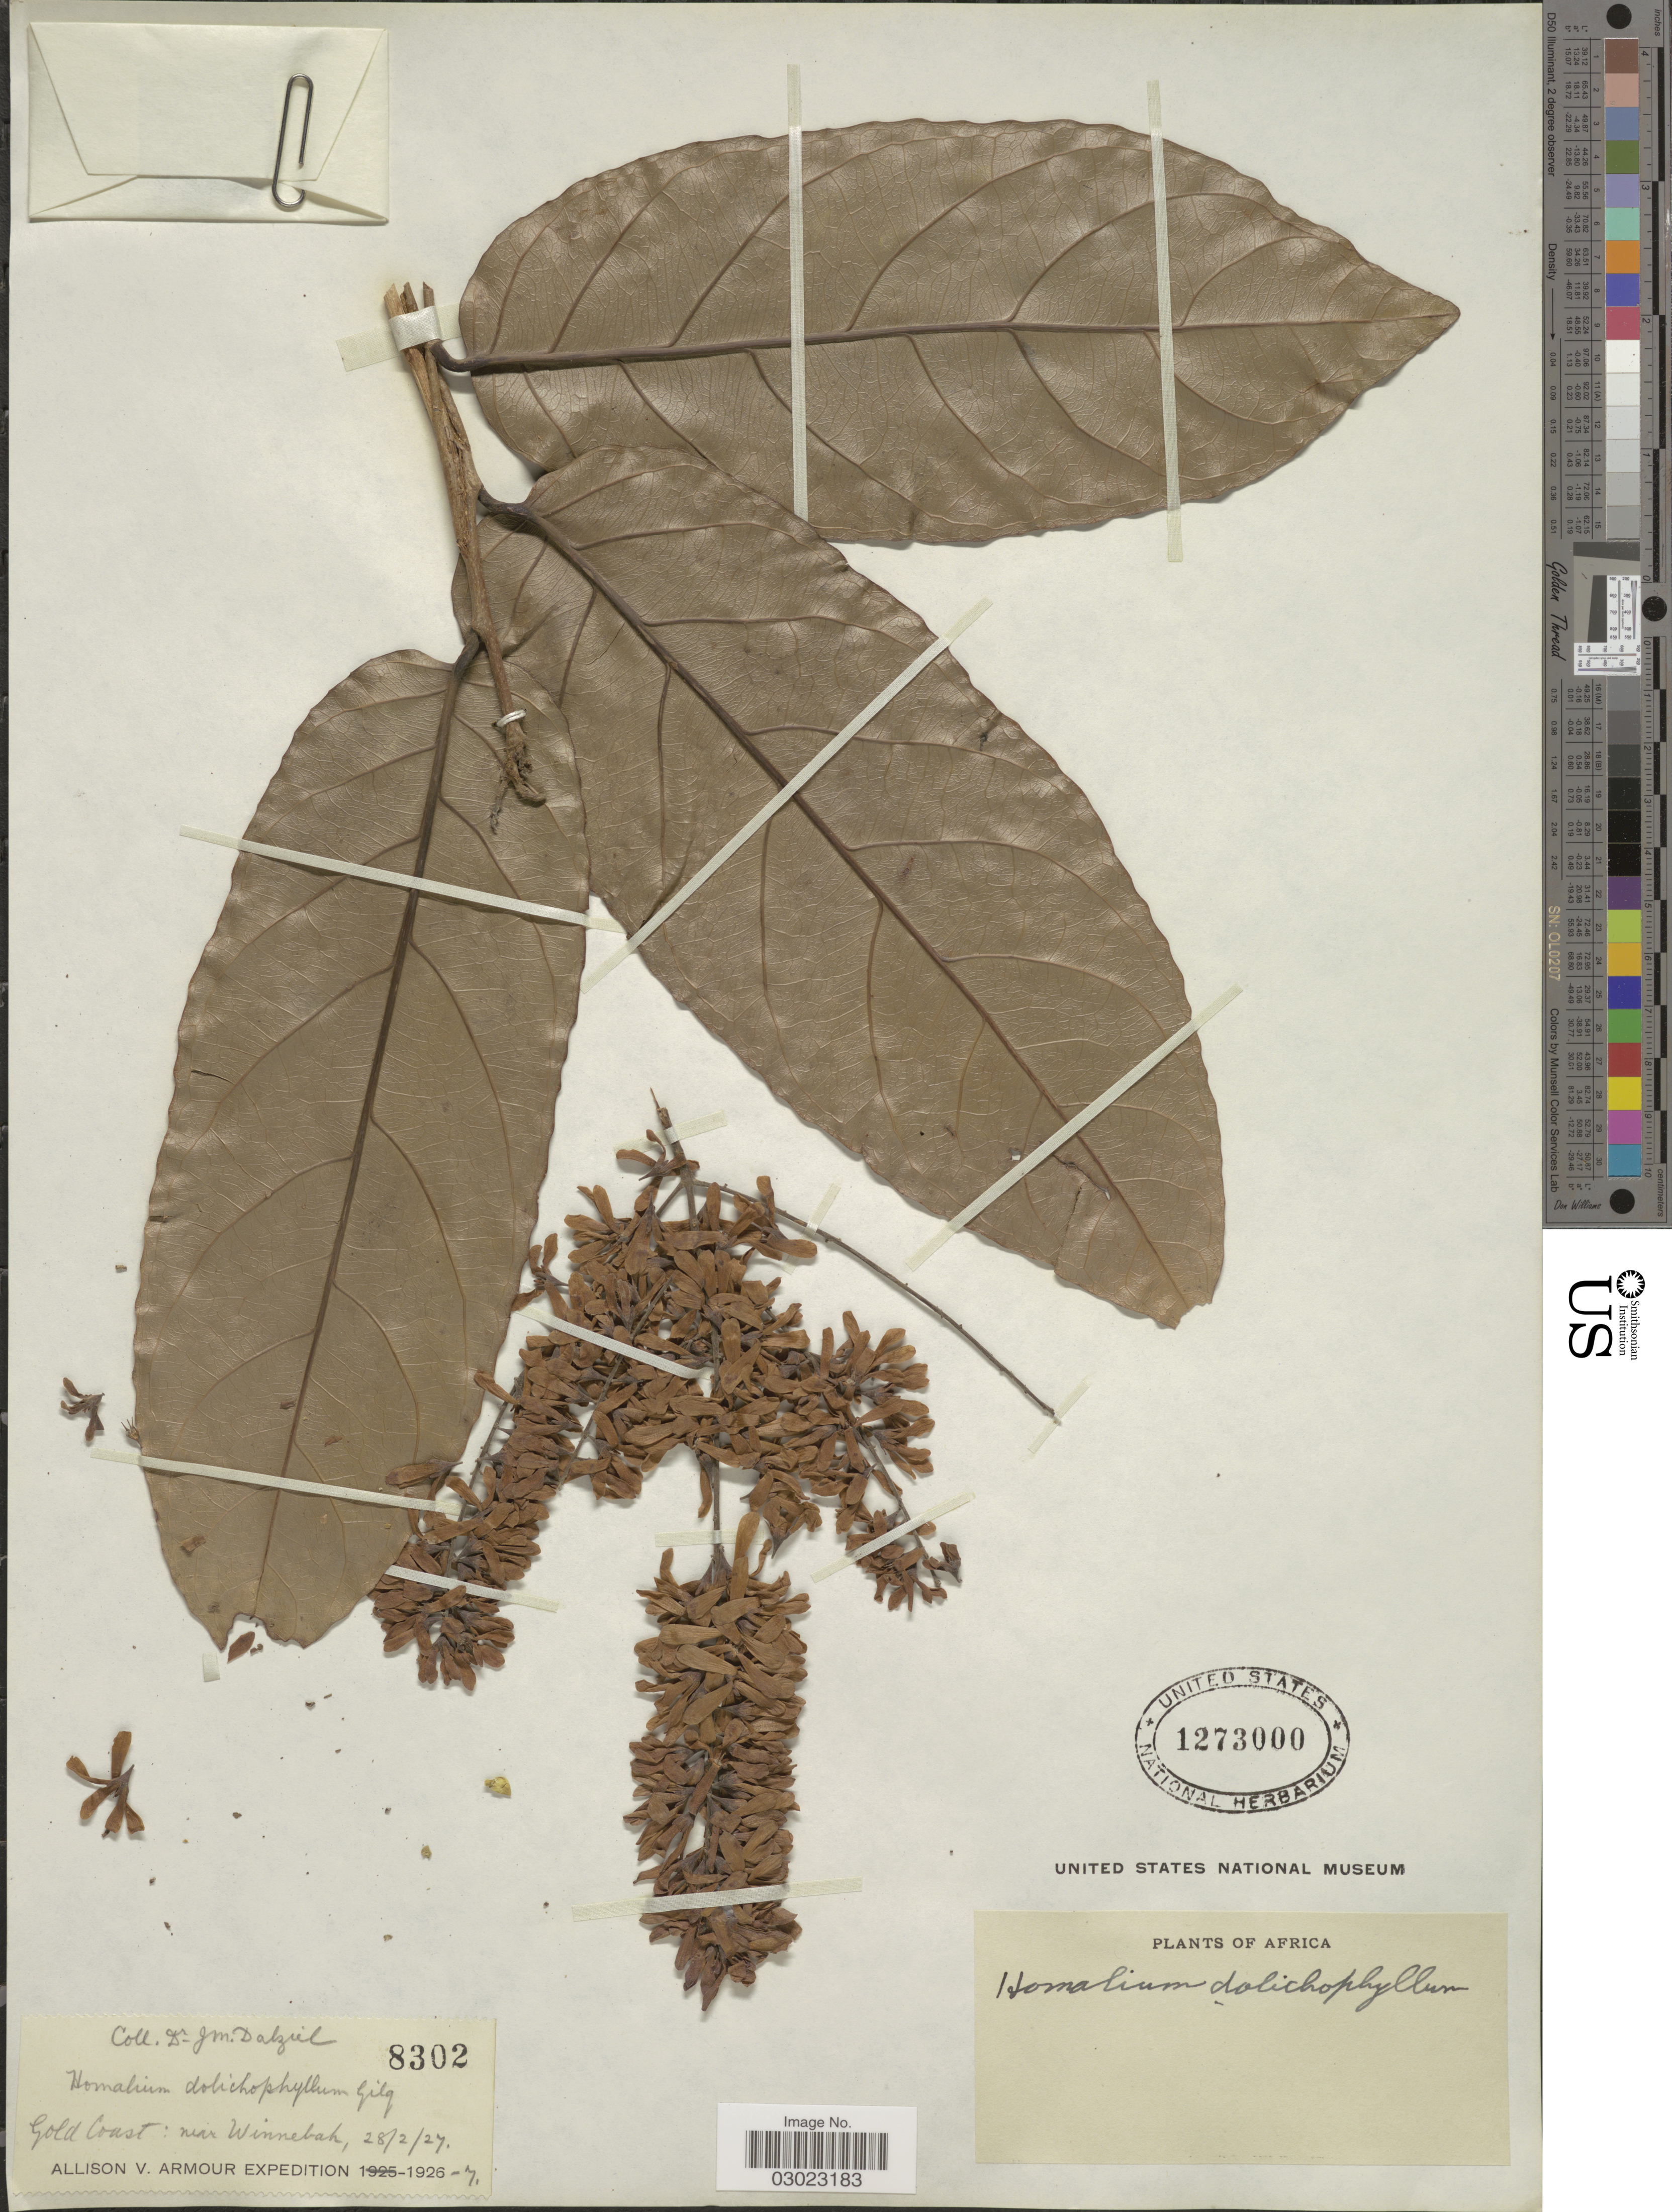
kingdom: Plantae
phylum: Tracheophyta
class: Magnoliopsida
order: Malpighiales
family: Salicaceae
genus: Homalium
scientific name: Homalium dolichophyllum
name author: Gilg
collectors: J. Dalziel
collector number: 8302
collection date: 1927-02-28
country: Ghana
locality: Gold Coast: near Winnebah.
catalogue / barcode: US 1273000